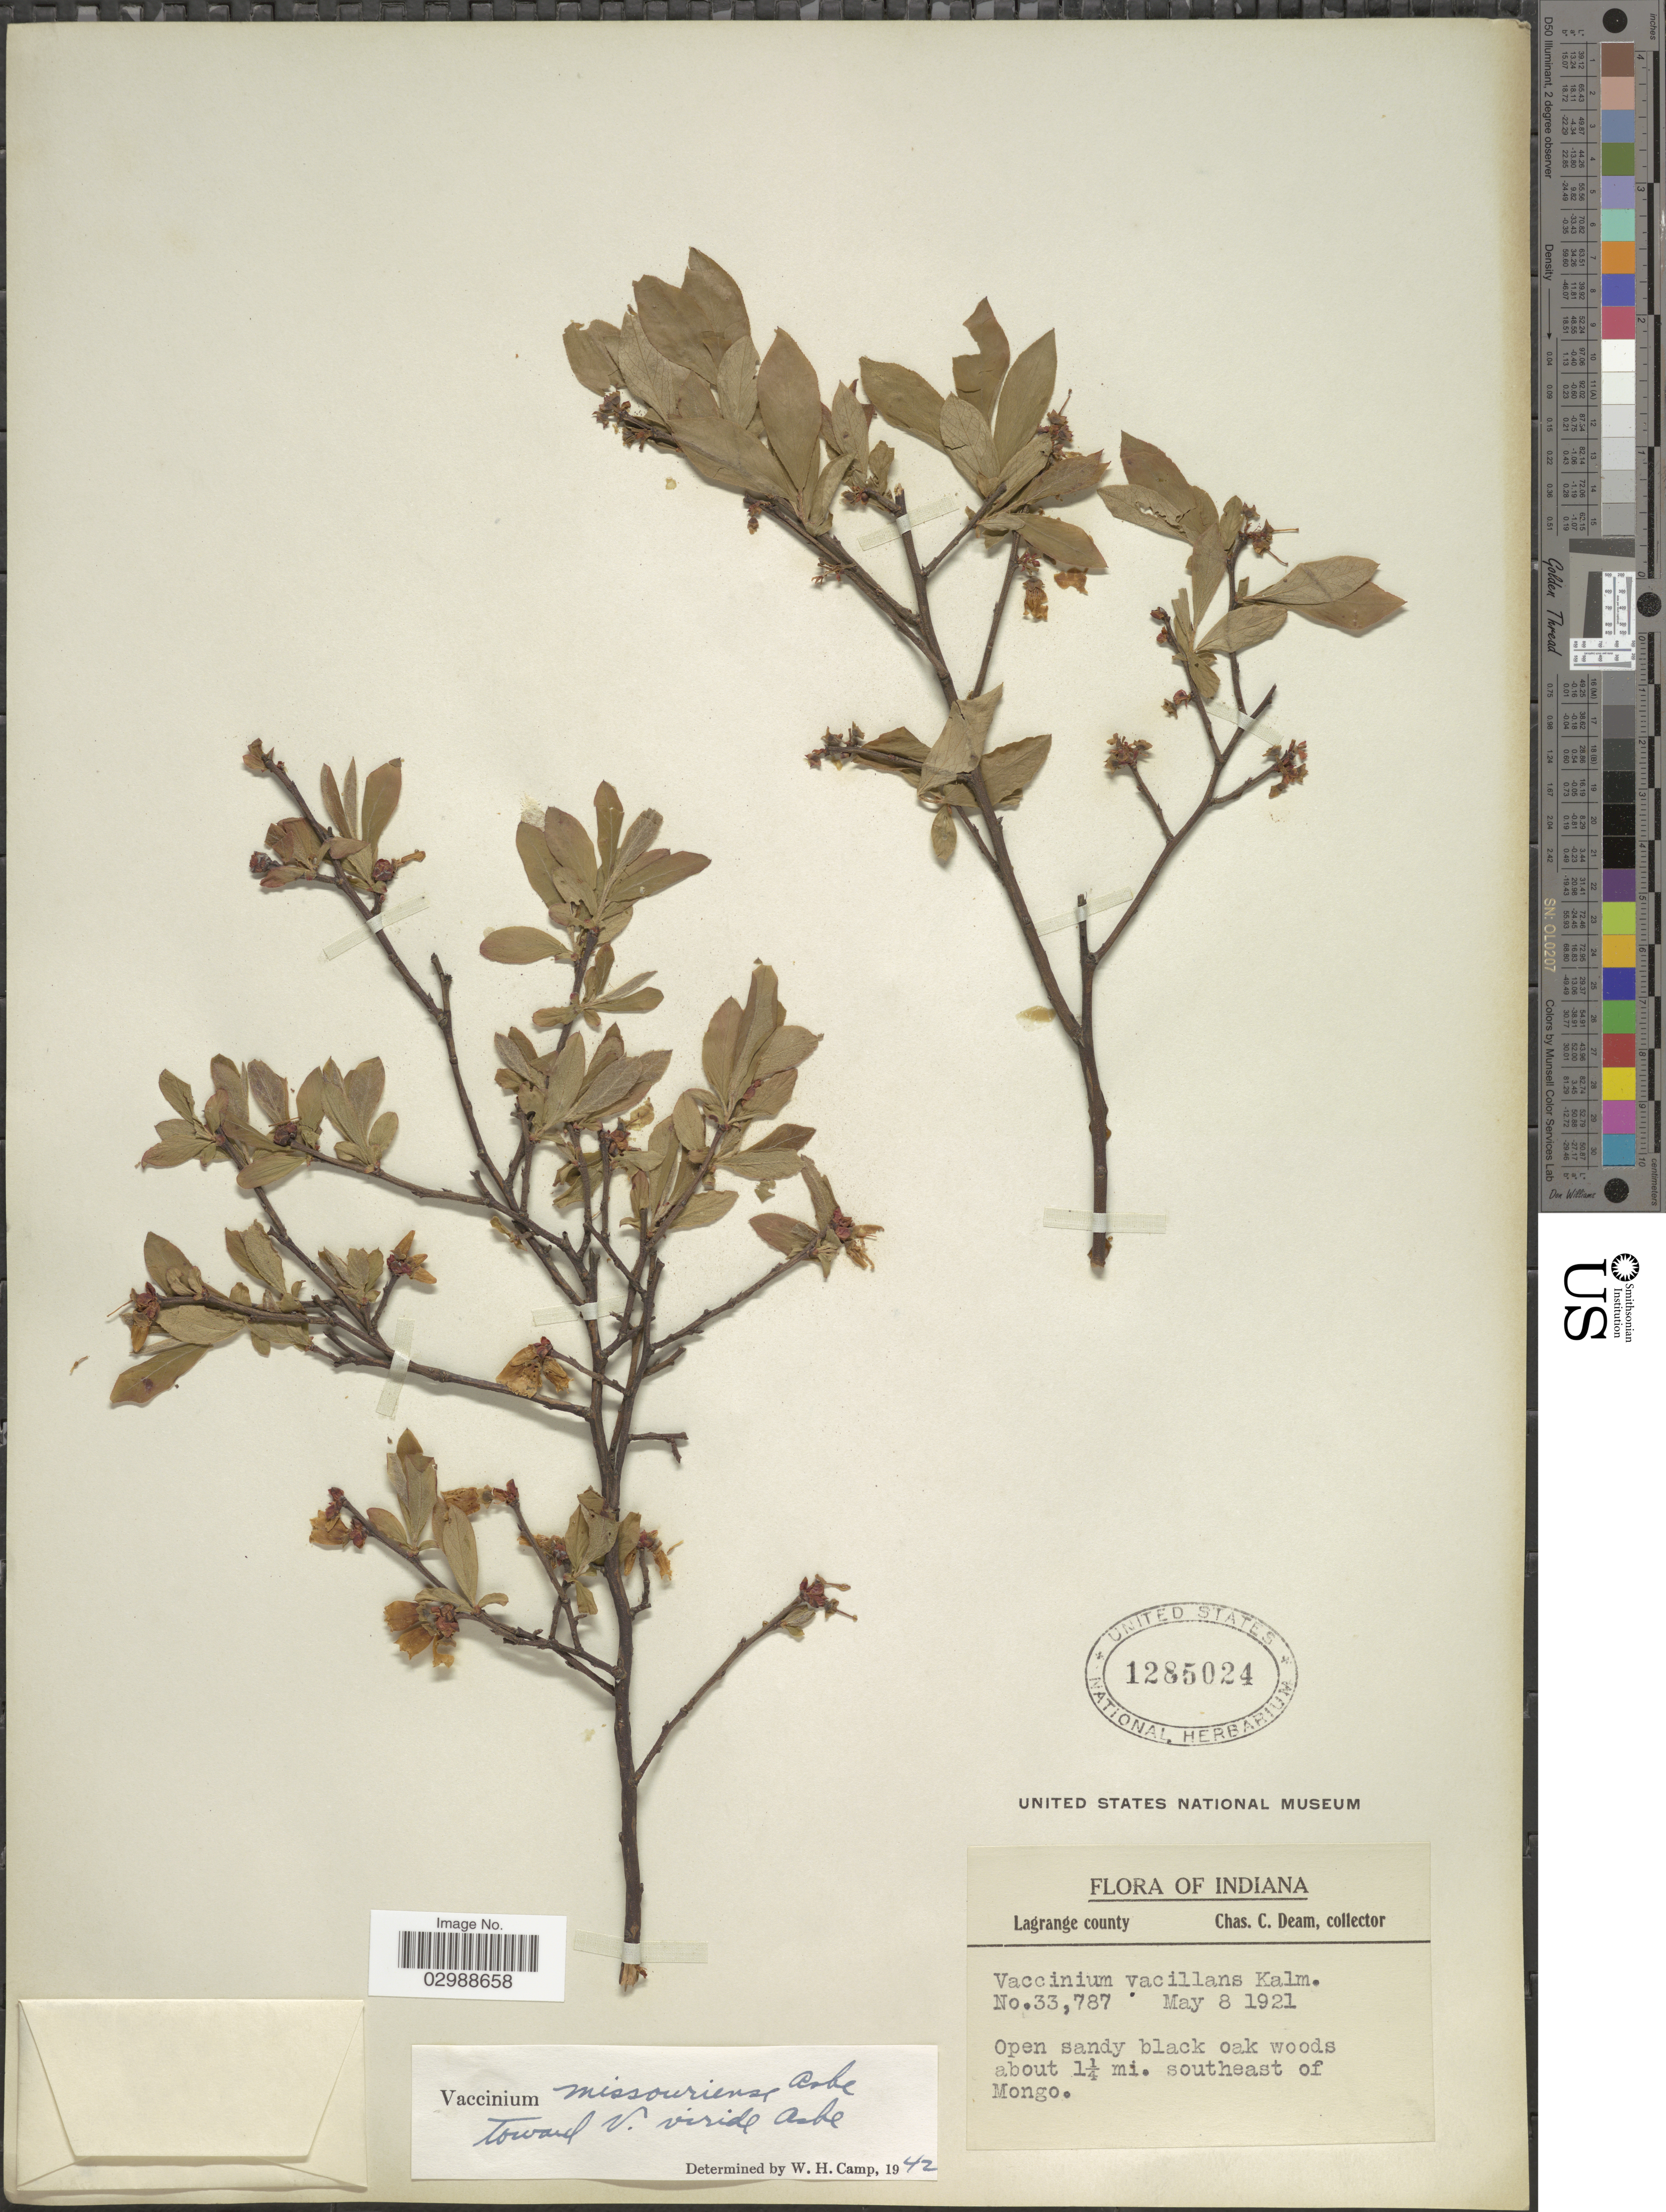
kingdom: Plantae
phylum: Tracheophyta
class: Magnoliopsida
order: Ericales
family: Ericaceae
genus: Vaccinium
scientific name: Vaccinium missouriense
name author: (Ashe) Ashe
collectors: C. C. Deam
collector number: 33787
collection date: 1921-05-08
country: United States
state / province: Indiana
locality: About 1¼ mi. southeast of Mongo. Lagrange county.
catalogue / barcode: US 1285024